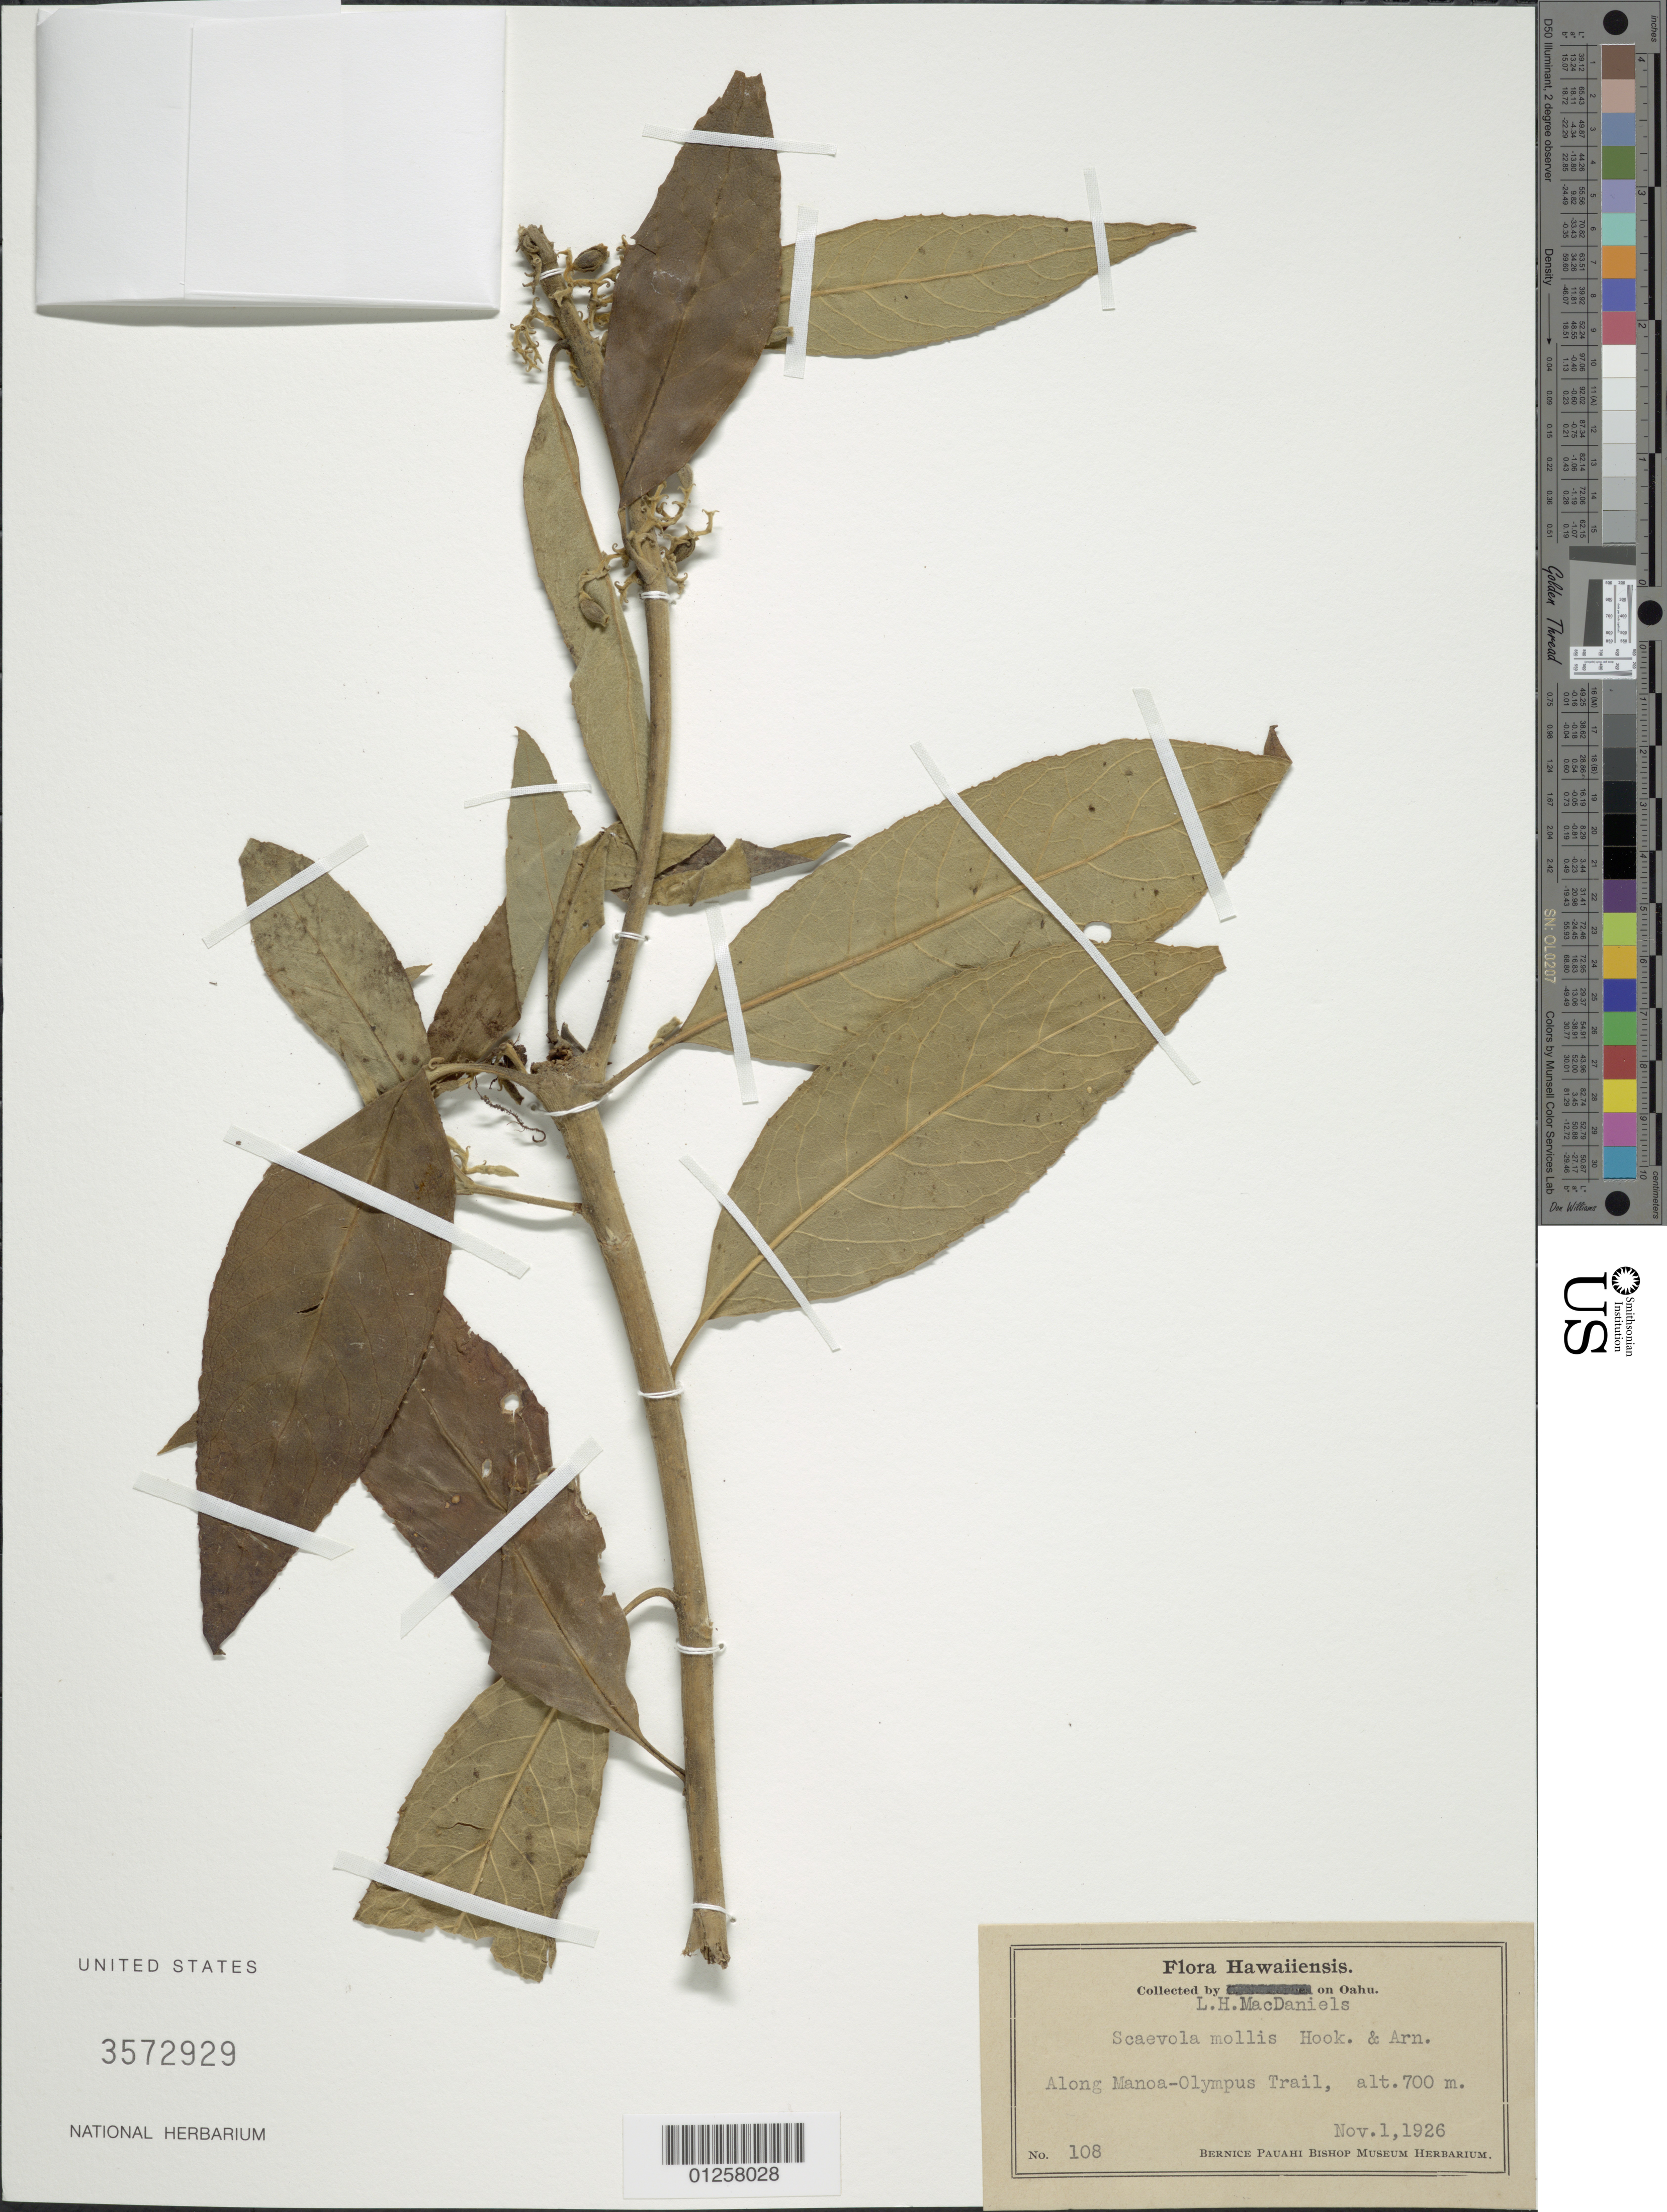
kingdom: Plantae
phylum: Tracheophyta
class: Magnoliopsida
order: Asterales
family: Goodeniaceae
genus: Scaevola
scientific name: Scaevola mollis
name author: Hook. & Arn.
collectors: L. MacDaniels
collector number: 108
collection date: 1926-11-01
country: United States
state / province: Hawaii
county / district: Honolulu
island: Hawaii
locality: Along Manoa-Olympus Trail.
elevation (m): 213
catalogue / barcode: US 3572929